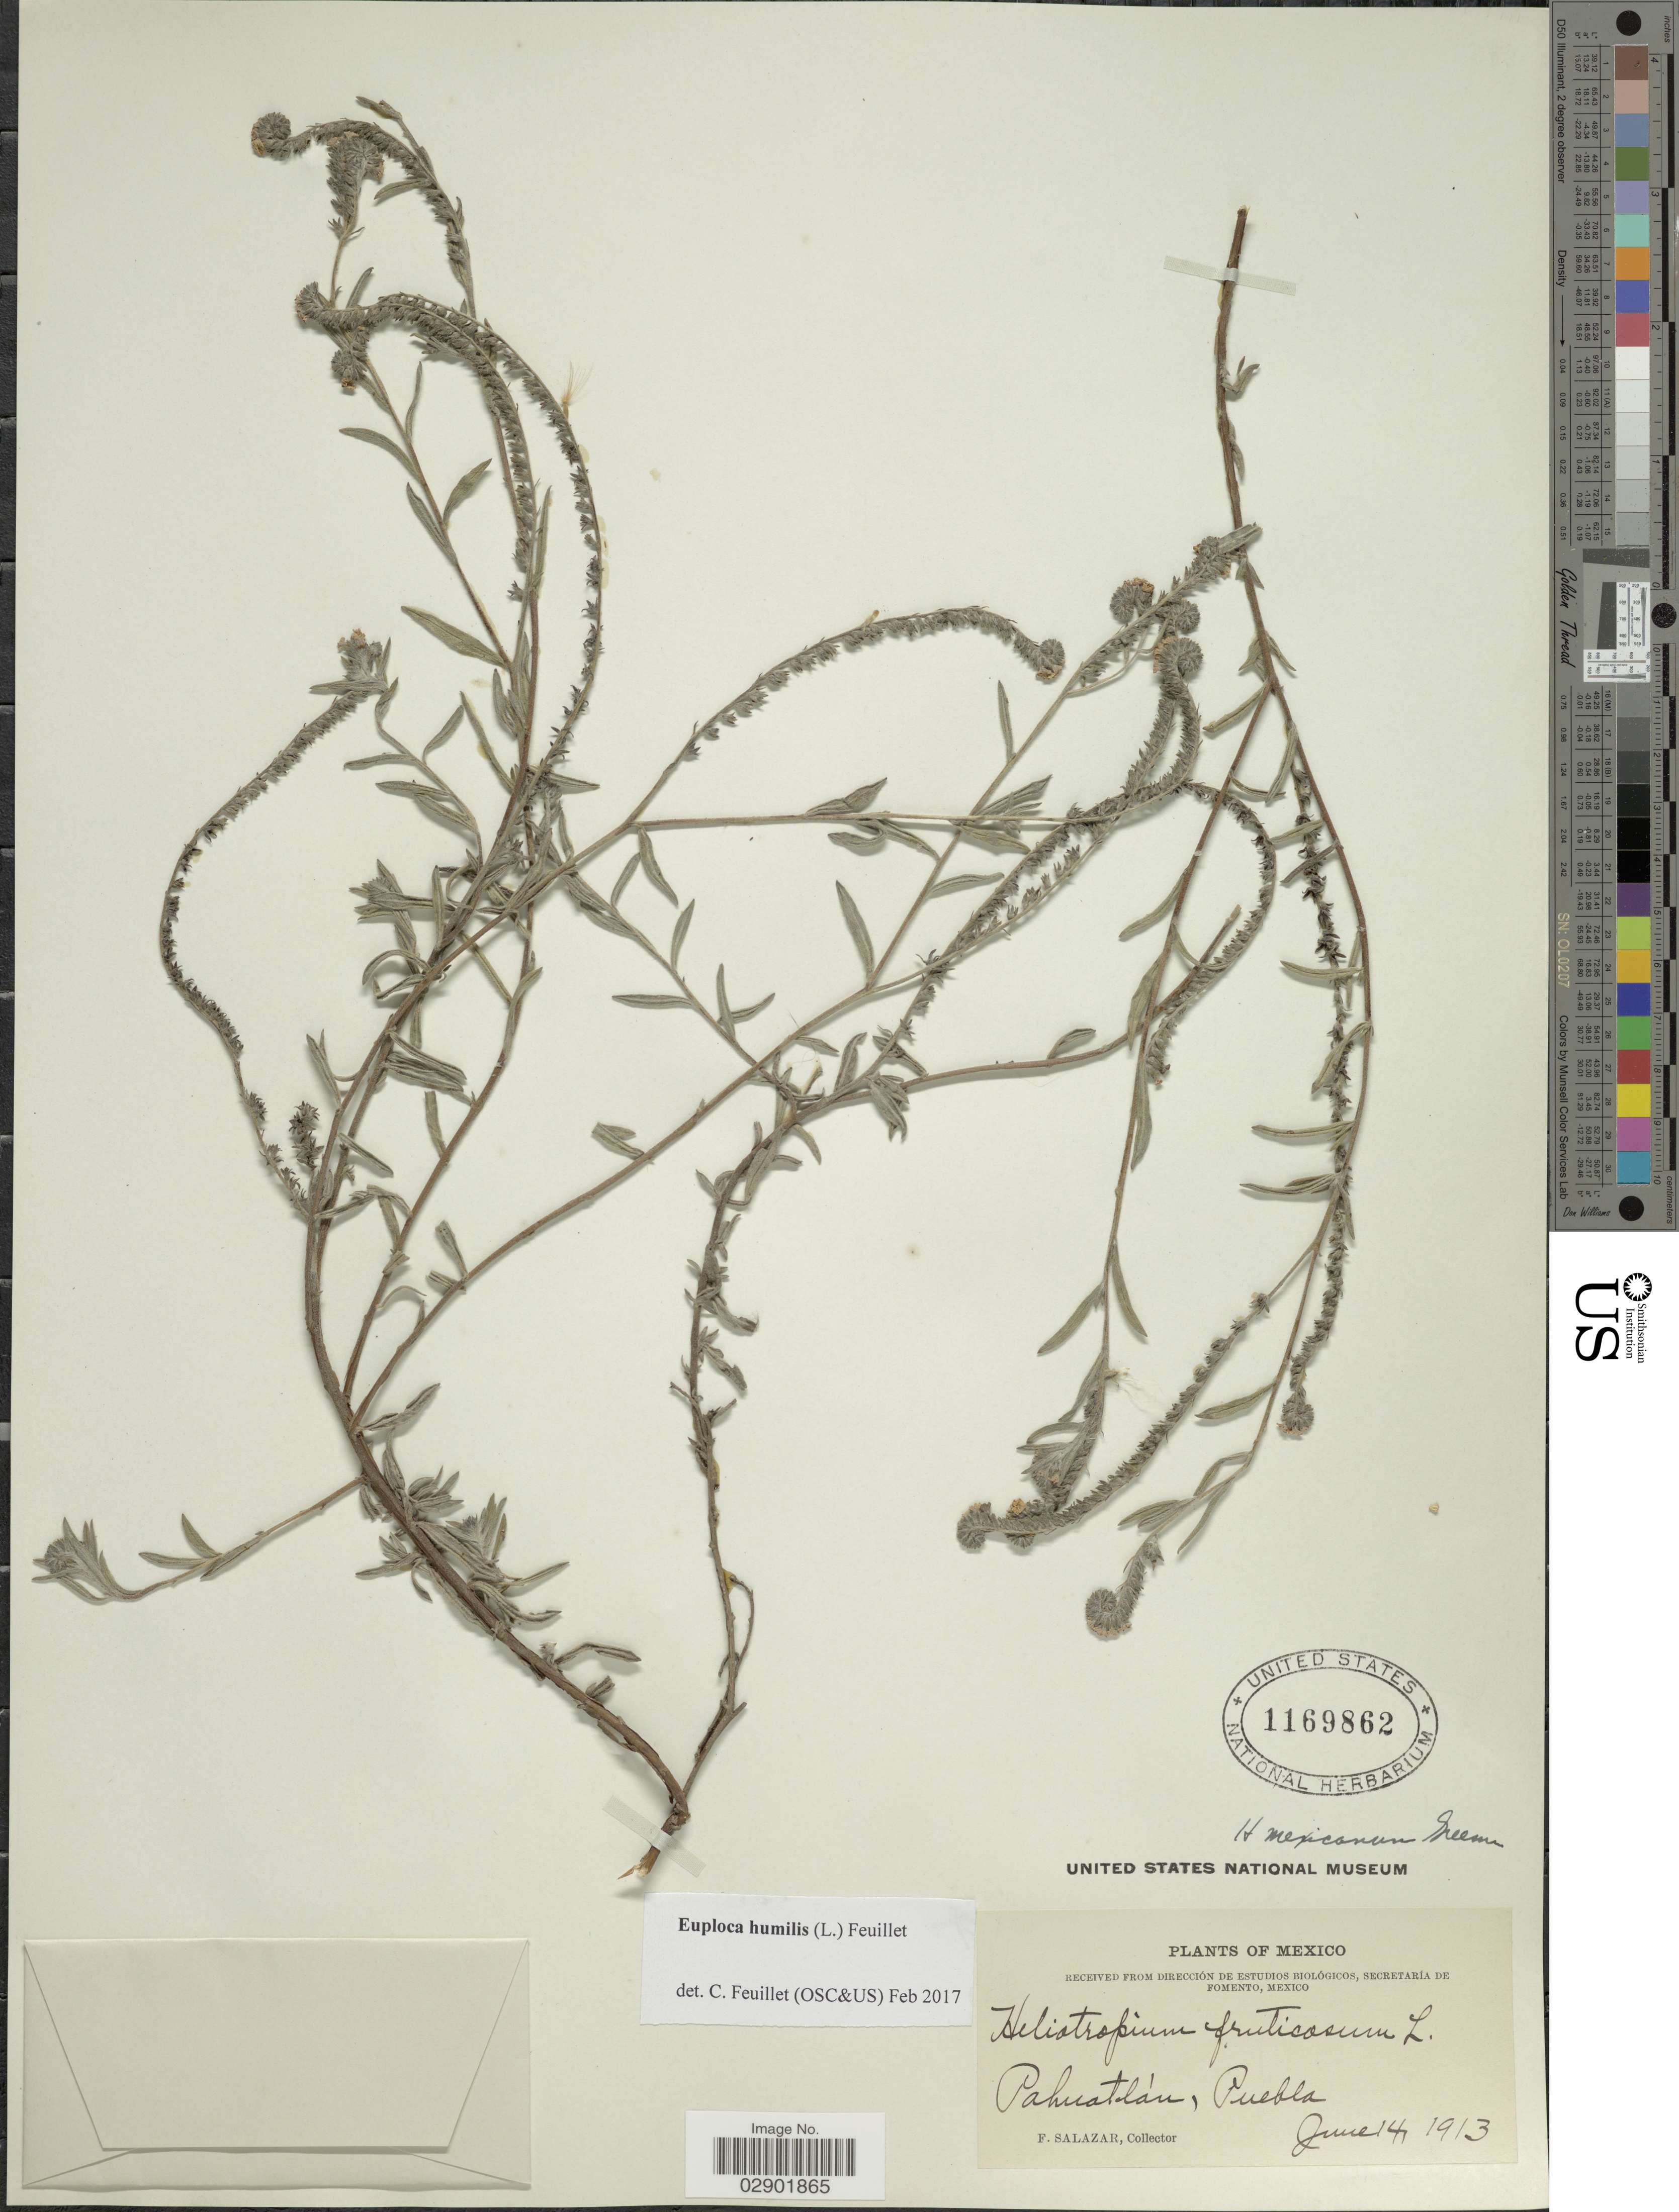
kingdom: Plantae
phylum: Tracheophyta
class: Magnoliopsida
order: Boraginales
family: Heliotropiaceae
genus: Euploca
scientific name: Euploca humilis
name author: (L.) Feuillet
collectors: F. Salazar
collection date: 1913-06-14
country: Mexico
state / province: Puebla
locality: Pahuatlán.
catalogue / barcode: US 1169862